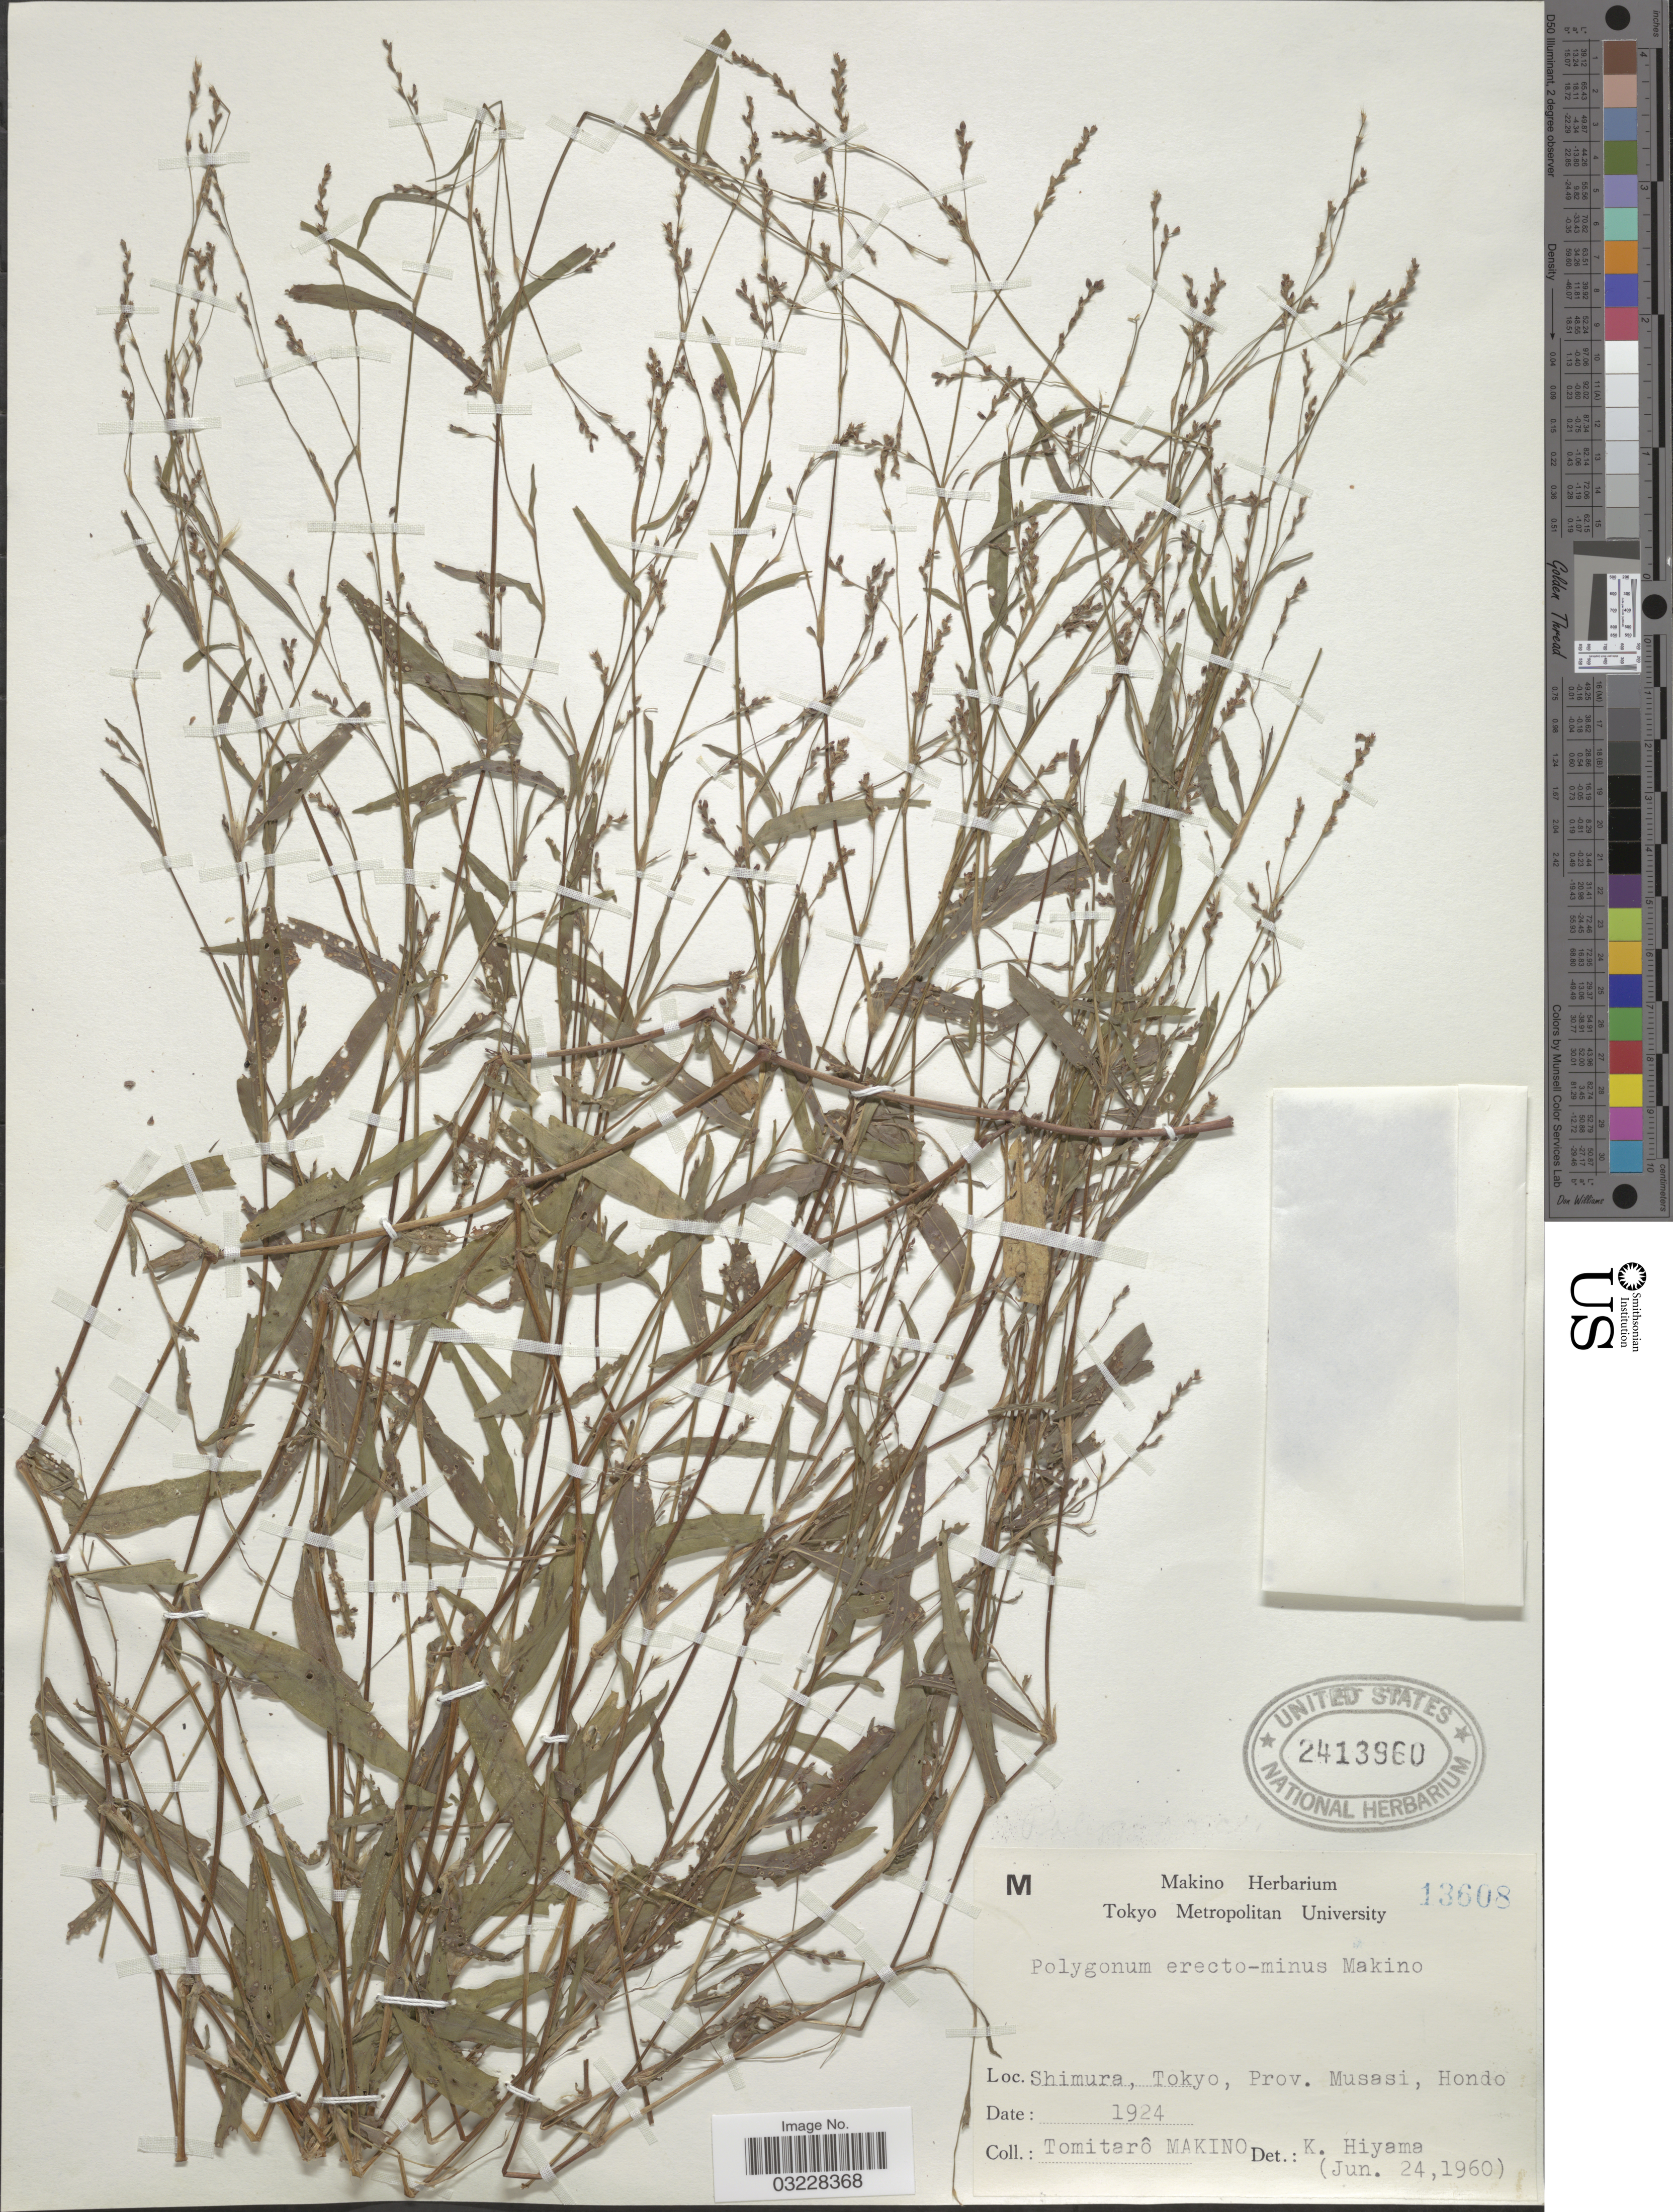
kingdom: Plantae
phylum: Tracheophyta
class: Magnoliopsida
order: Caryophyllales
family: Polygonaceae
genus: Polygonum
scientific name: Polygonum erectominus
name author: Makino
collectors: T. Makino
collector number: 13608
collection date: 1924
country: Japan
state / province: Tokyo, Federal City of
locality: Shimura, Tokyo, Prov. Musasi, Hondo.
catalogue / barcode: US 2413960